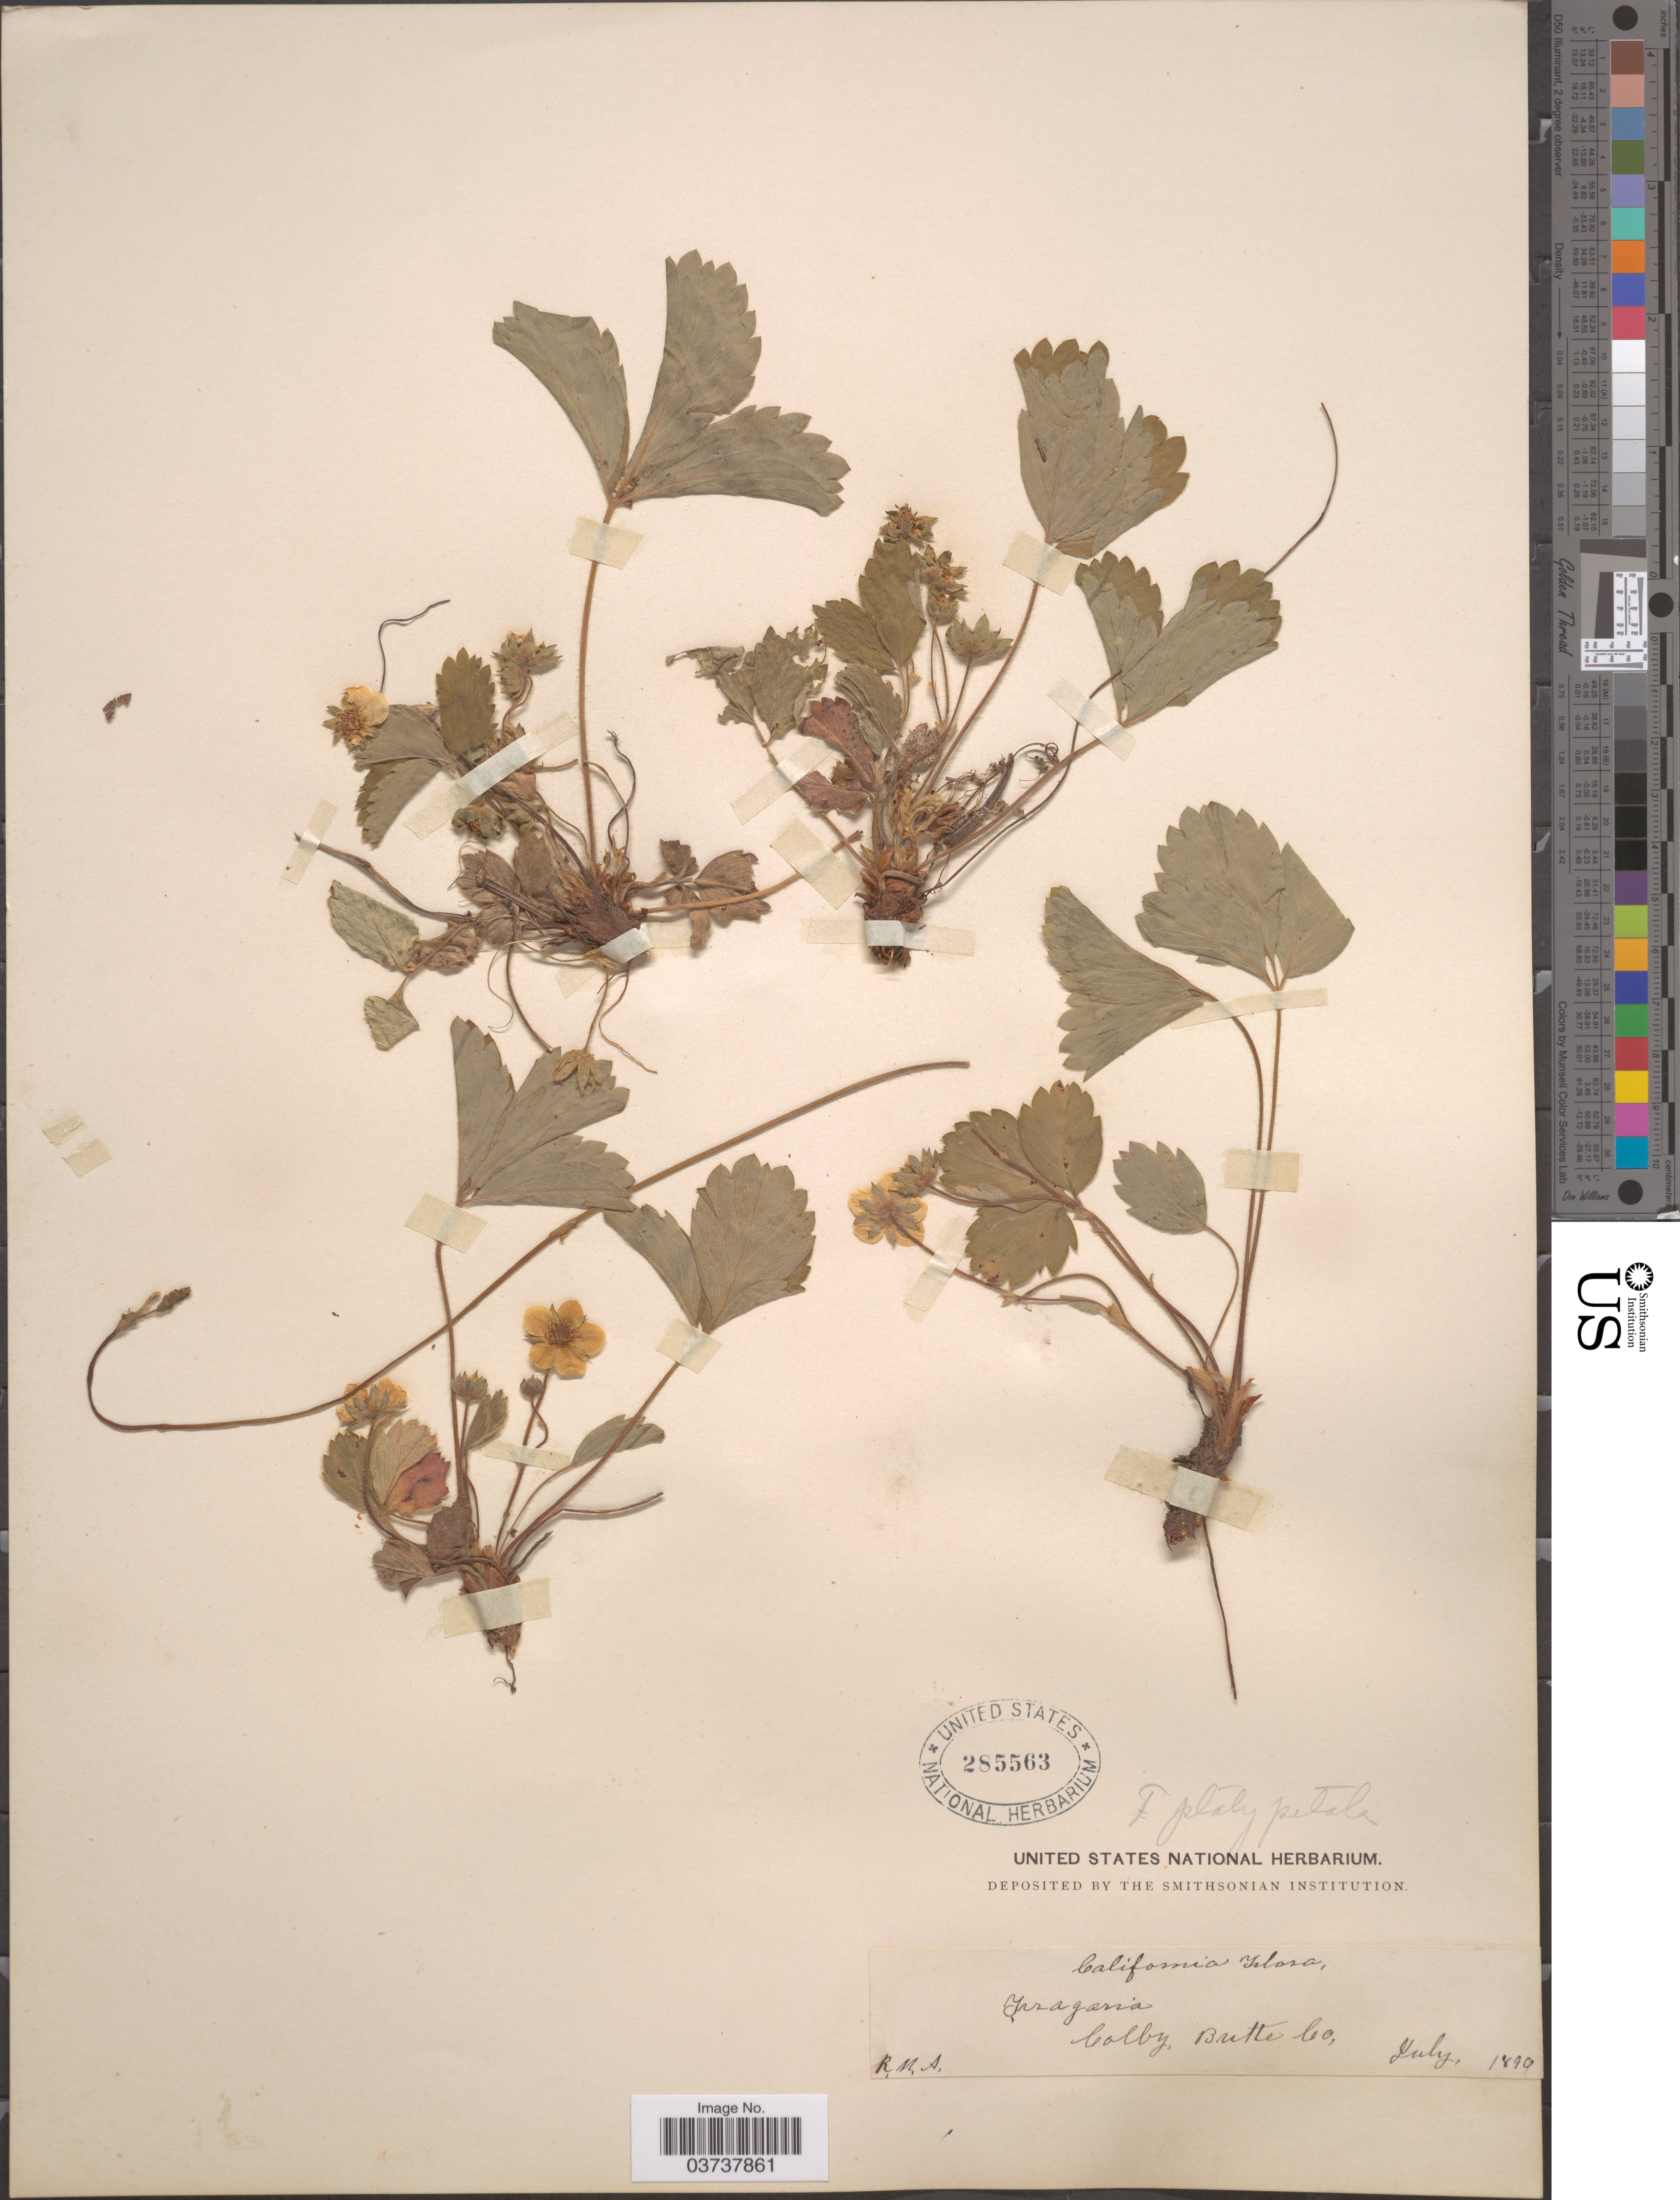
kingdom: Plantae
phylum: Tracheophyta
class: Magnoliopsida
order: Rosales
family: Rosaceae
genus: Fragaria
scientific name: Fragaria virginiana subsp. platypetala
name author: (Rydb.) Staudt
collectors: R. M. A.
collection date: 1899-07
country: United States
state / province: California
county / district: Butte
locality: Colby, Butte Co.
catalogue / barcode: US 285563